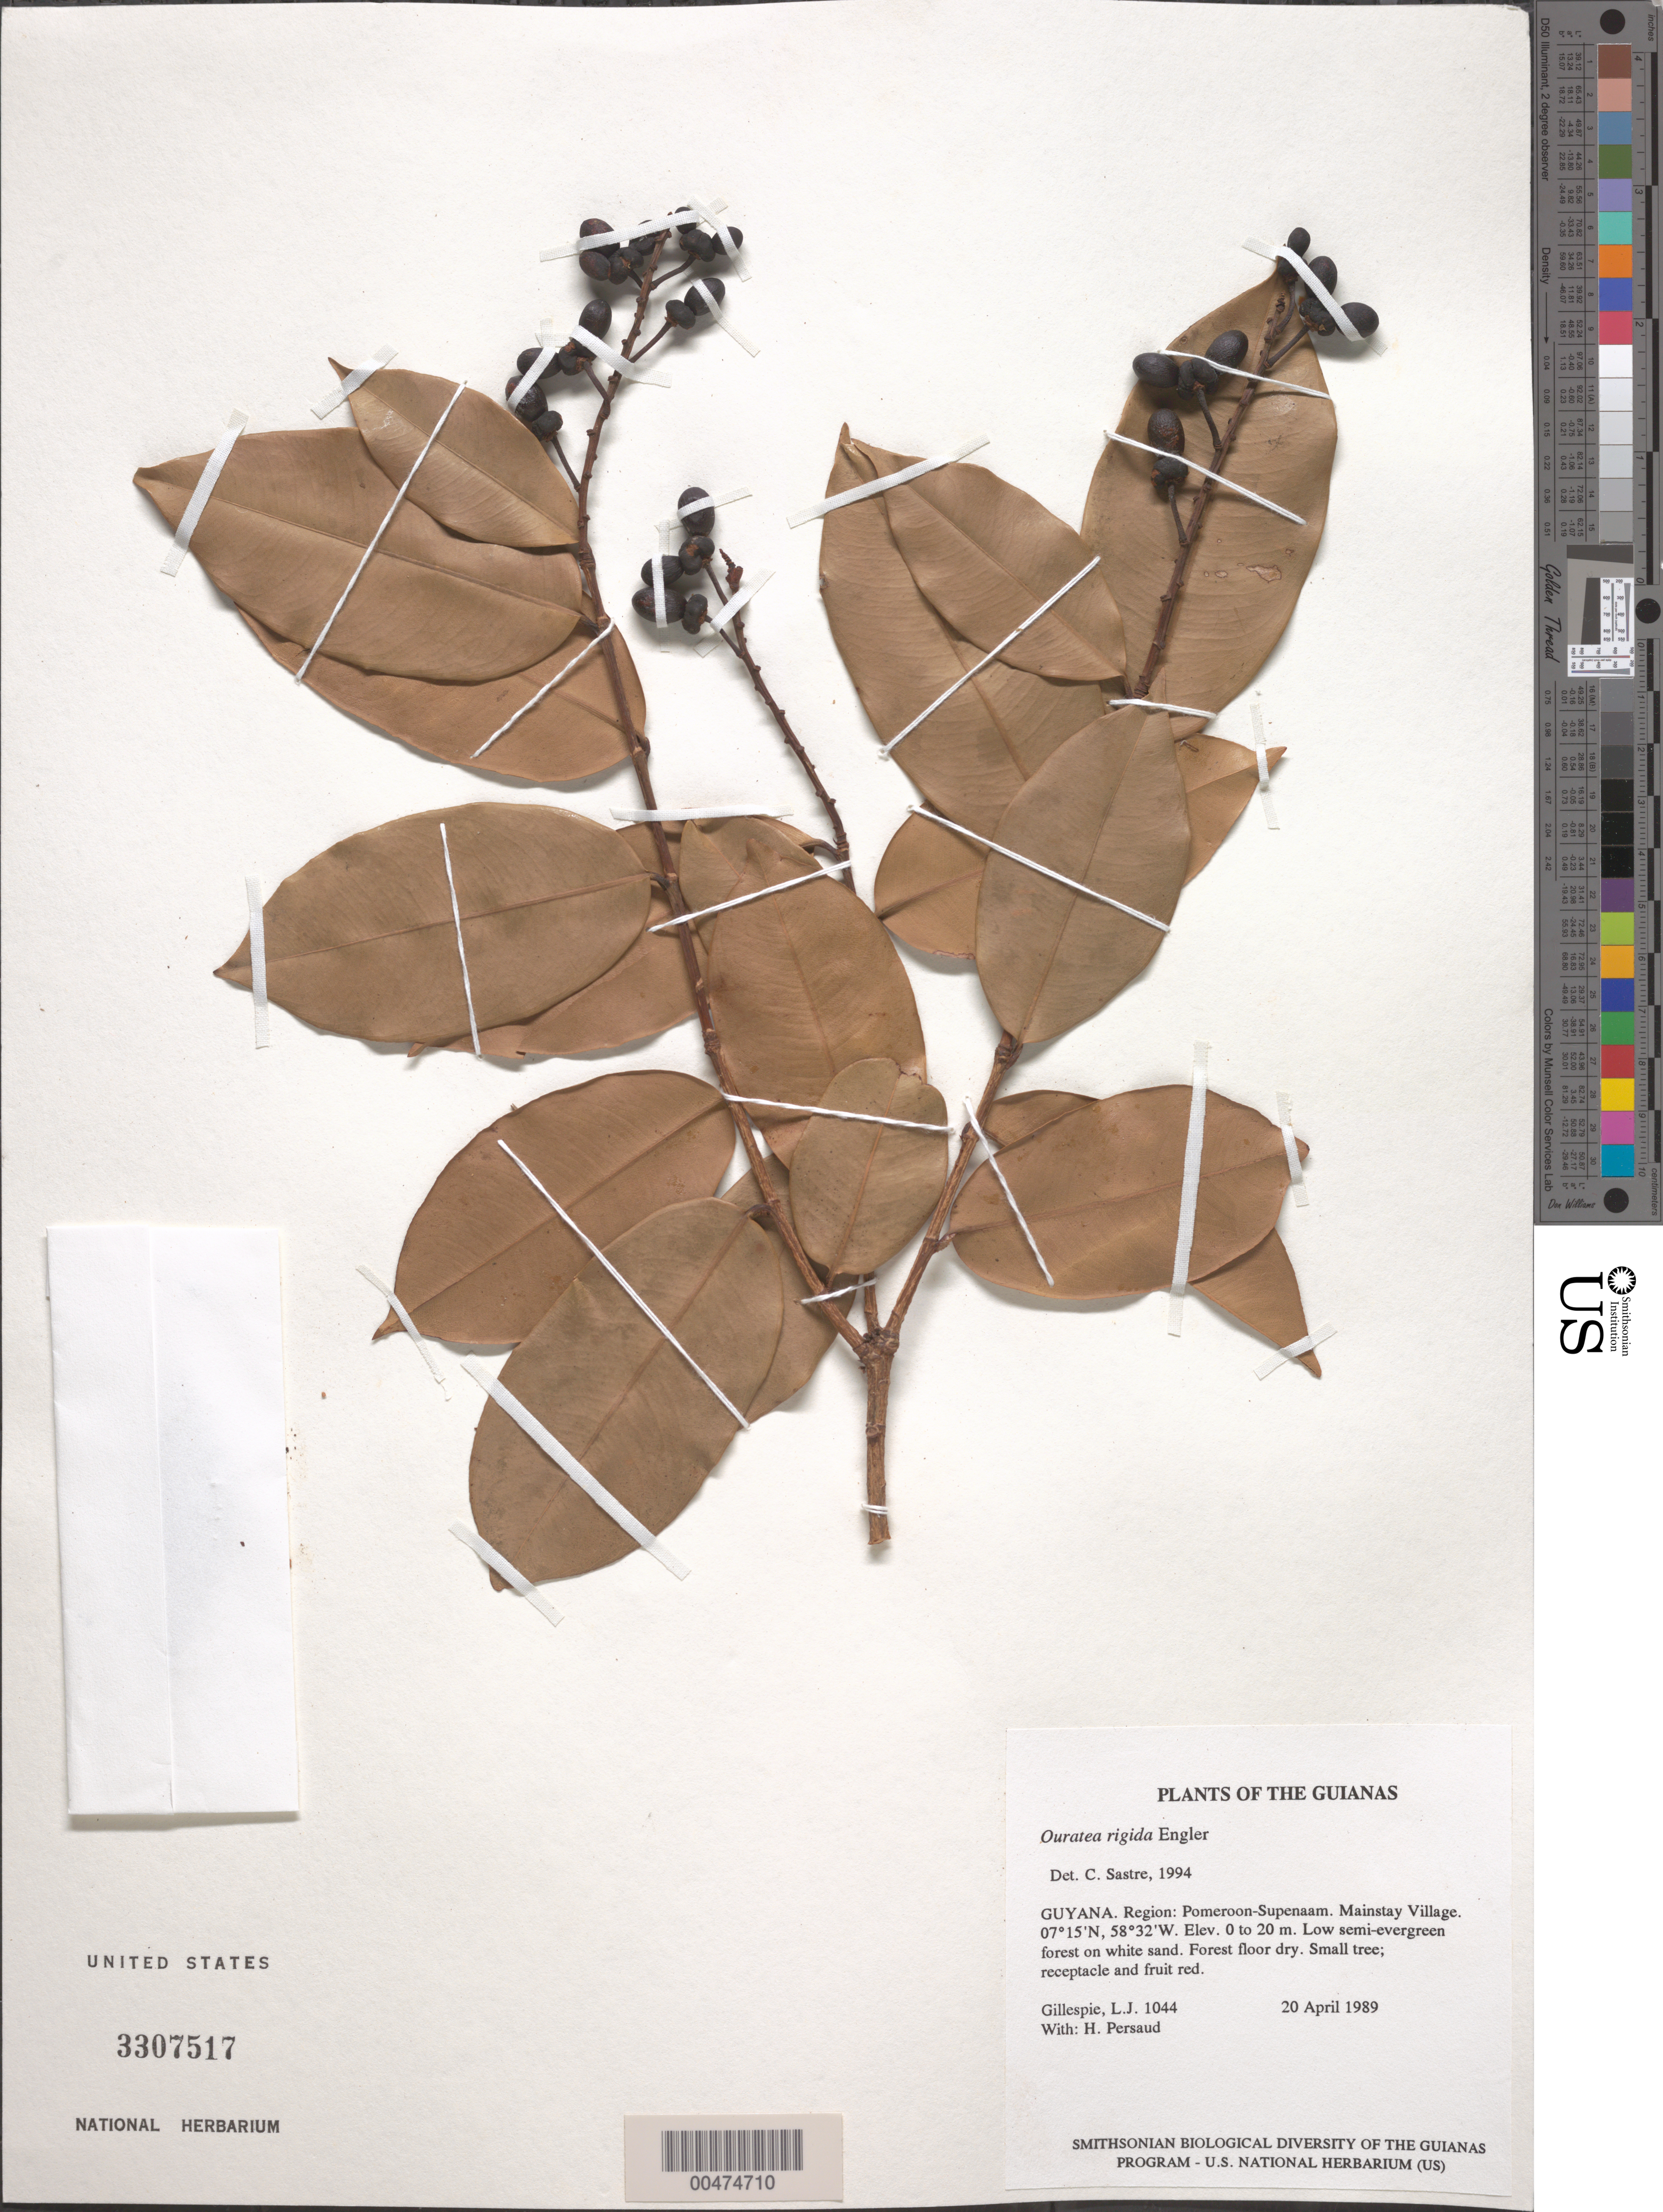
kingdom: Plantae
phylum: Tracheophyta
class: Magnoliopsida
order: Malpighiales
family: Ochnaceae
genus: Ouratea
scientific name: Ouratea rigida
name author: Engl.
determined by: Sastre, C. H. L.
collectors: L. J. Gillespie & H. Persaud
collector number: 1044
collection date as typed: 20 April 1989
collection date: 1989-04-20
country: Guyana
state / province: Pomeroon-Supenaam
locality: Mainstay Village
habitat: Low semi-evergreen forest on white sand. Forest floor dry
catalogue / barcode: US 3307517